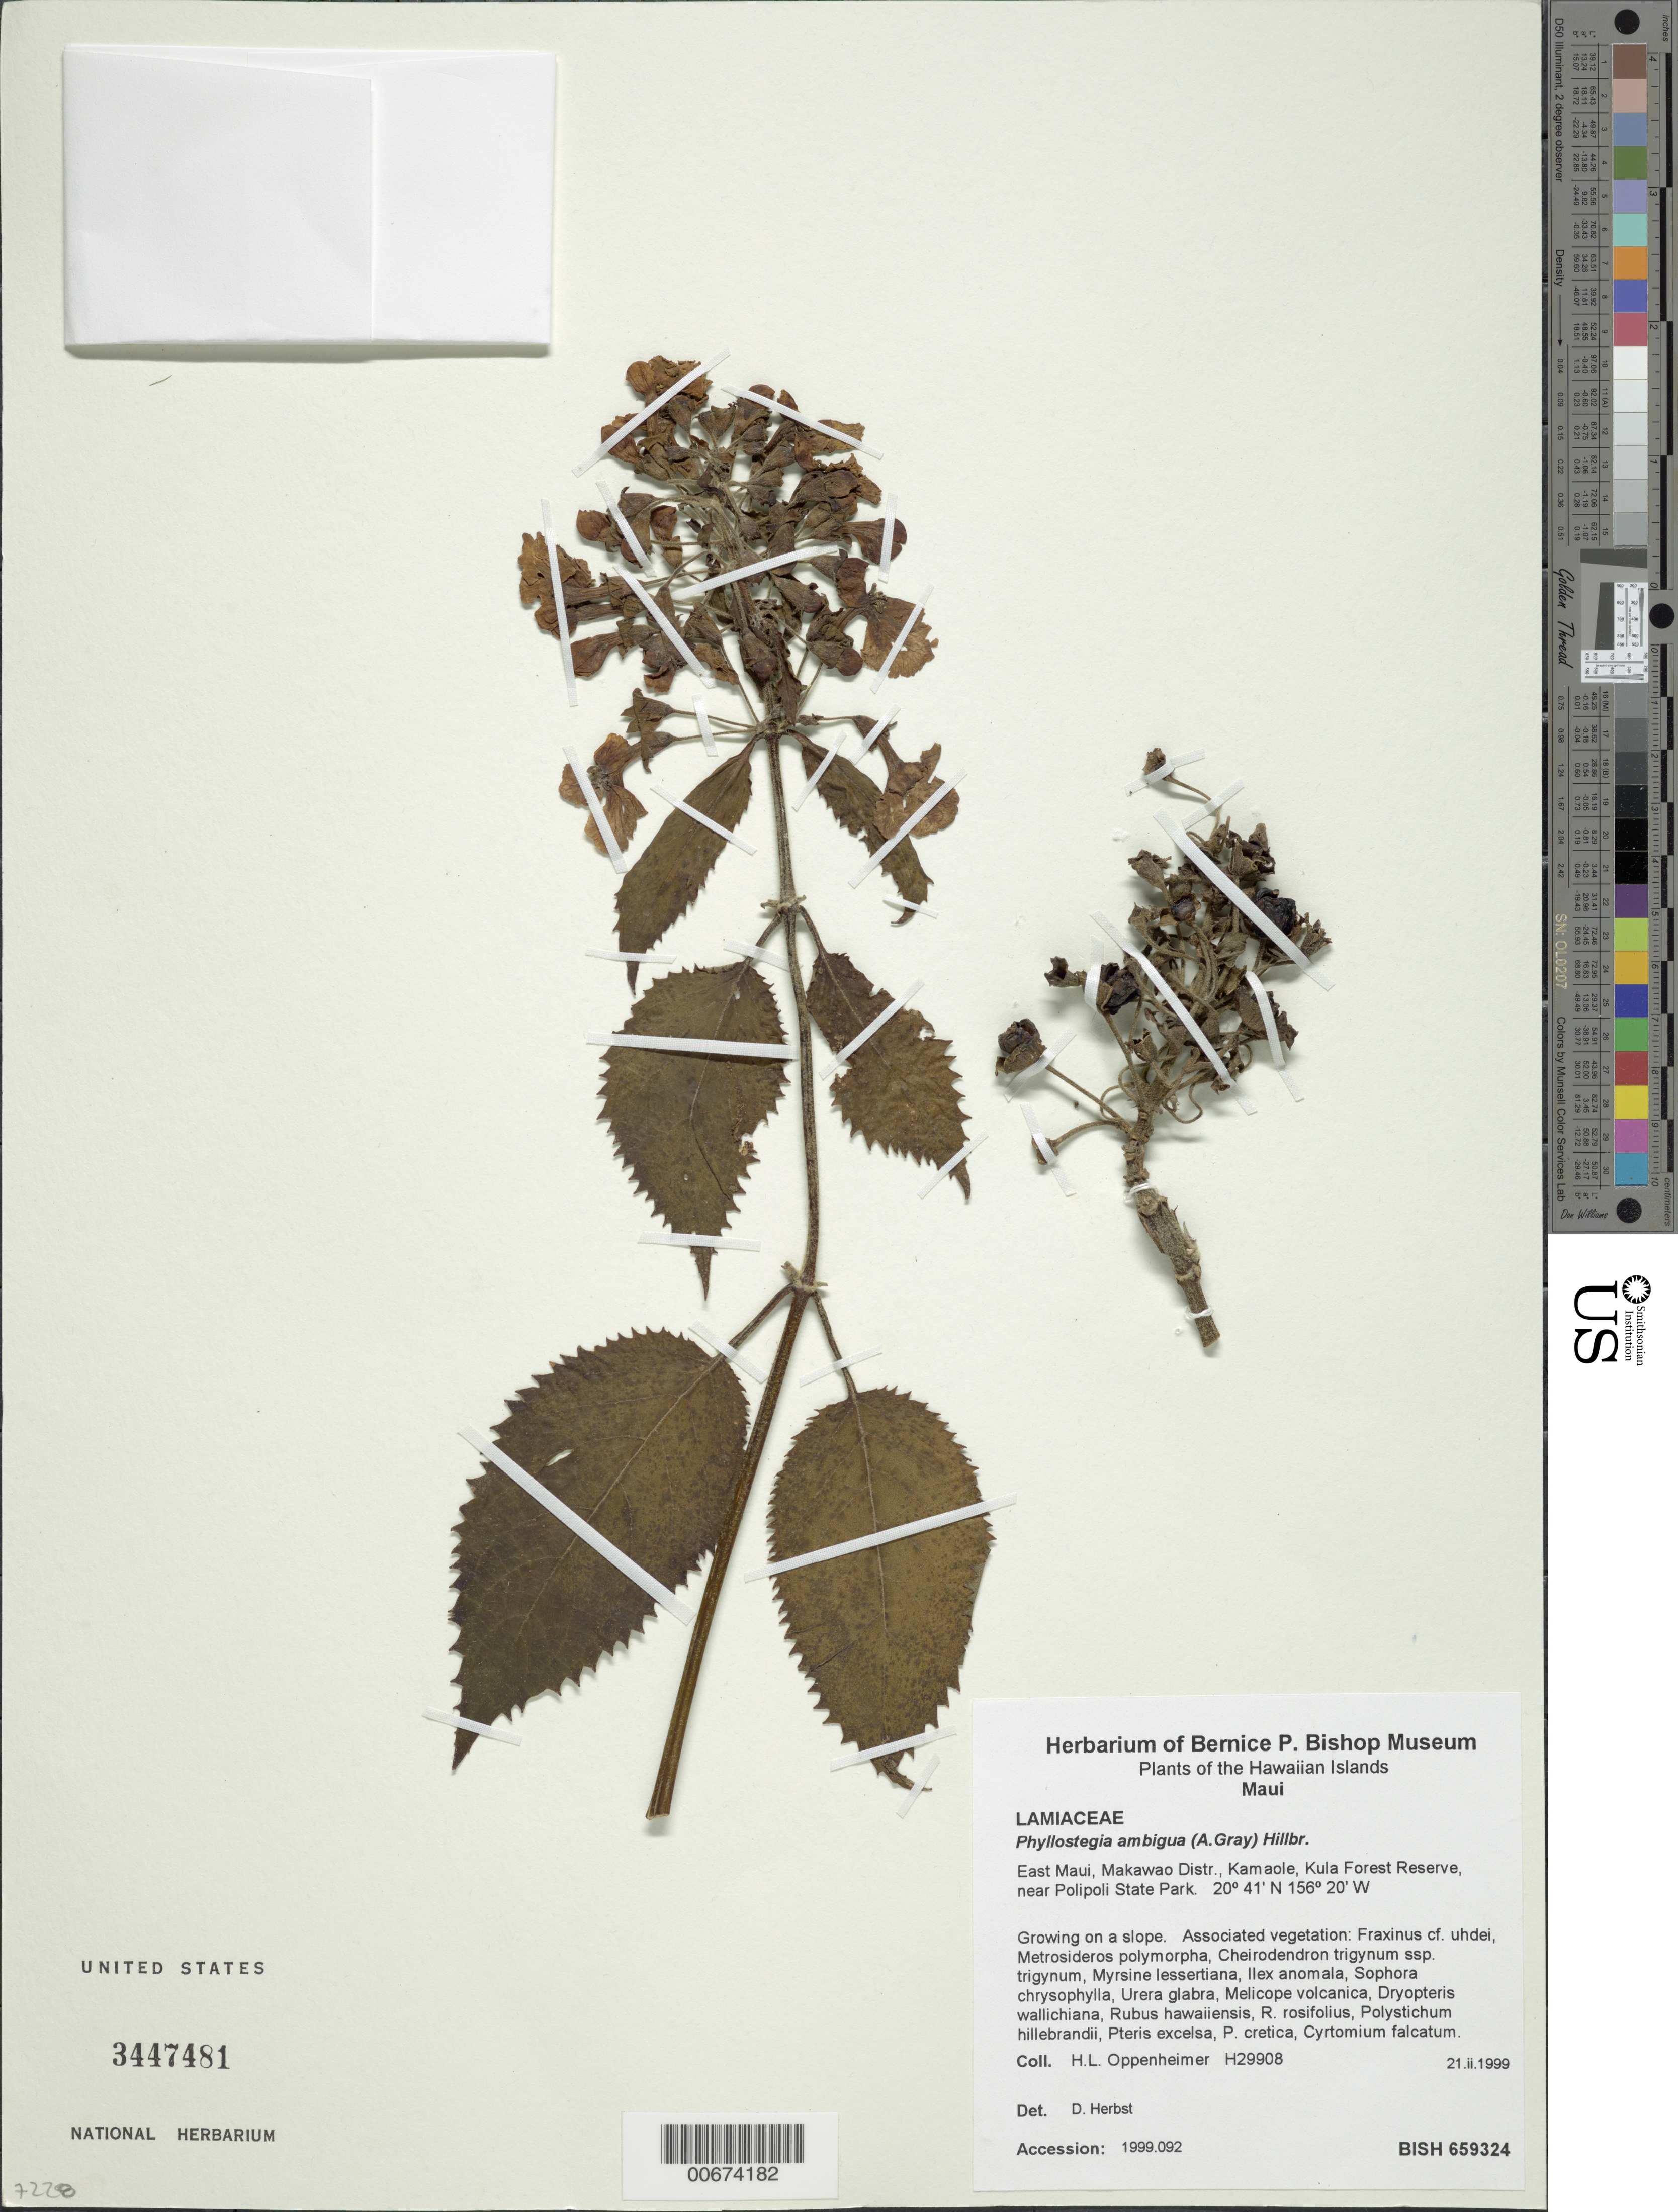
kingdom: Plantae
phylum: Tracheophyta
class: Magnoliopsida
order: Lamiales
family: Lamiaceae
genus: Phyllostegia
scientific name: Phyllostegia ambigua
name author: (A. Gray) Hillebr.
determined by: Herbst, D. R.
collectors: H. L. Oppenheimer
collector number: H29908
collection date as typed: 21 Feb 1999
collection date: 1999-02-21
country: United States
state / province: Hawaii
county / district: Maui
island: Maui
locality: E Maui, Makawao Distr., Kamaole, Kula Forest Reserve, near Polipoli State Park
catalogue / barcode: US 3447481